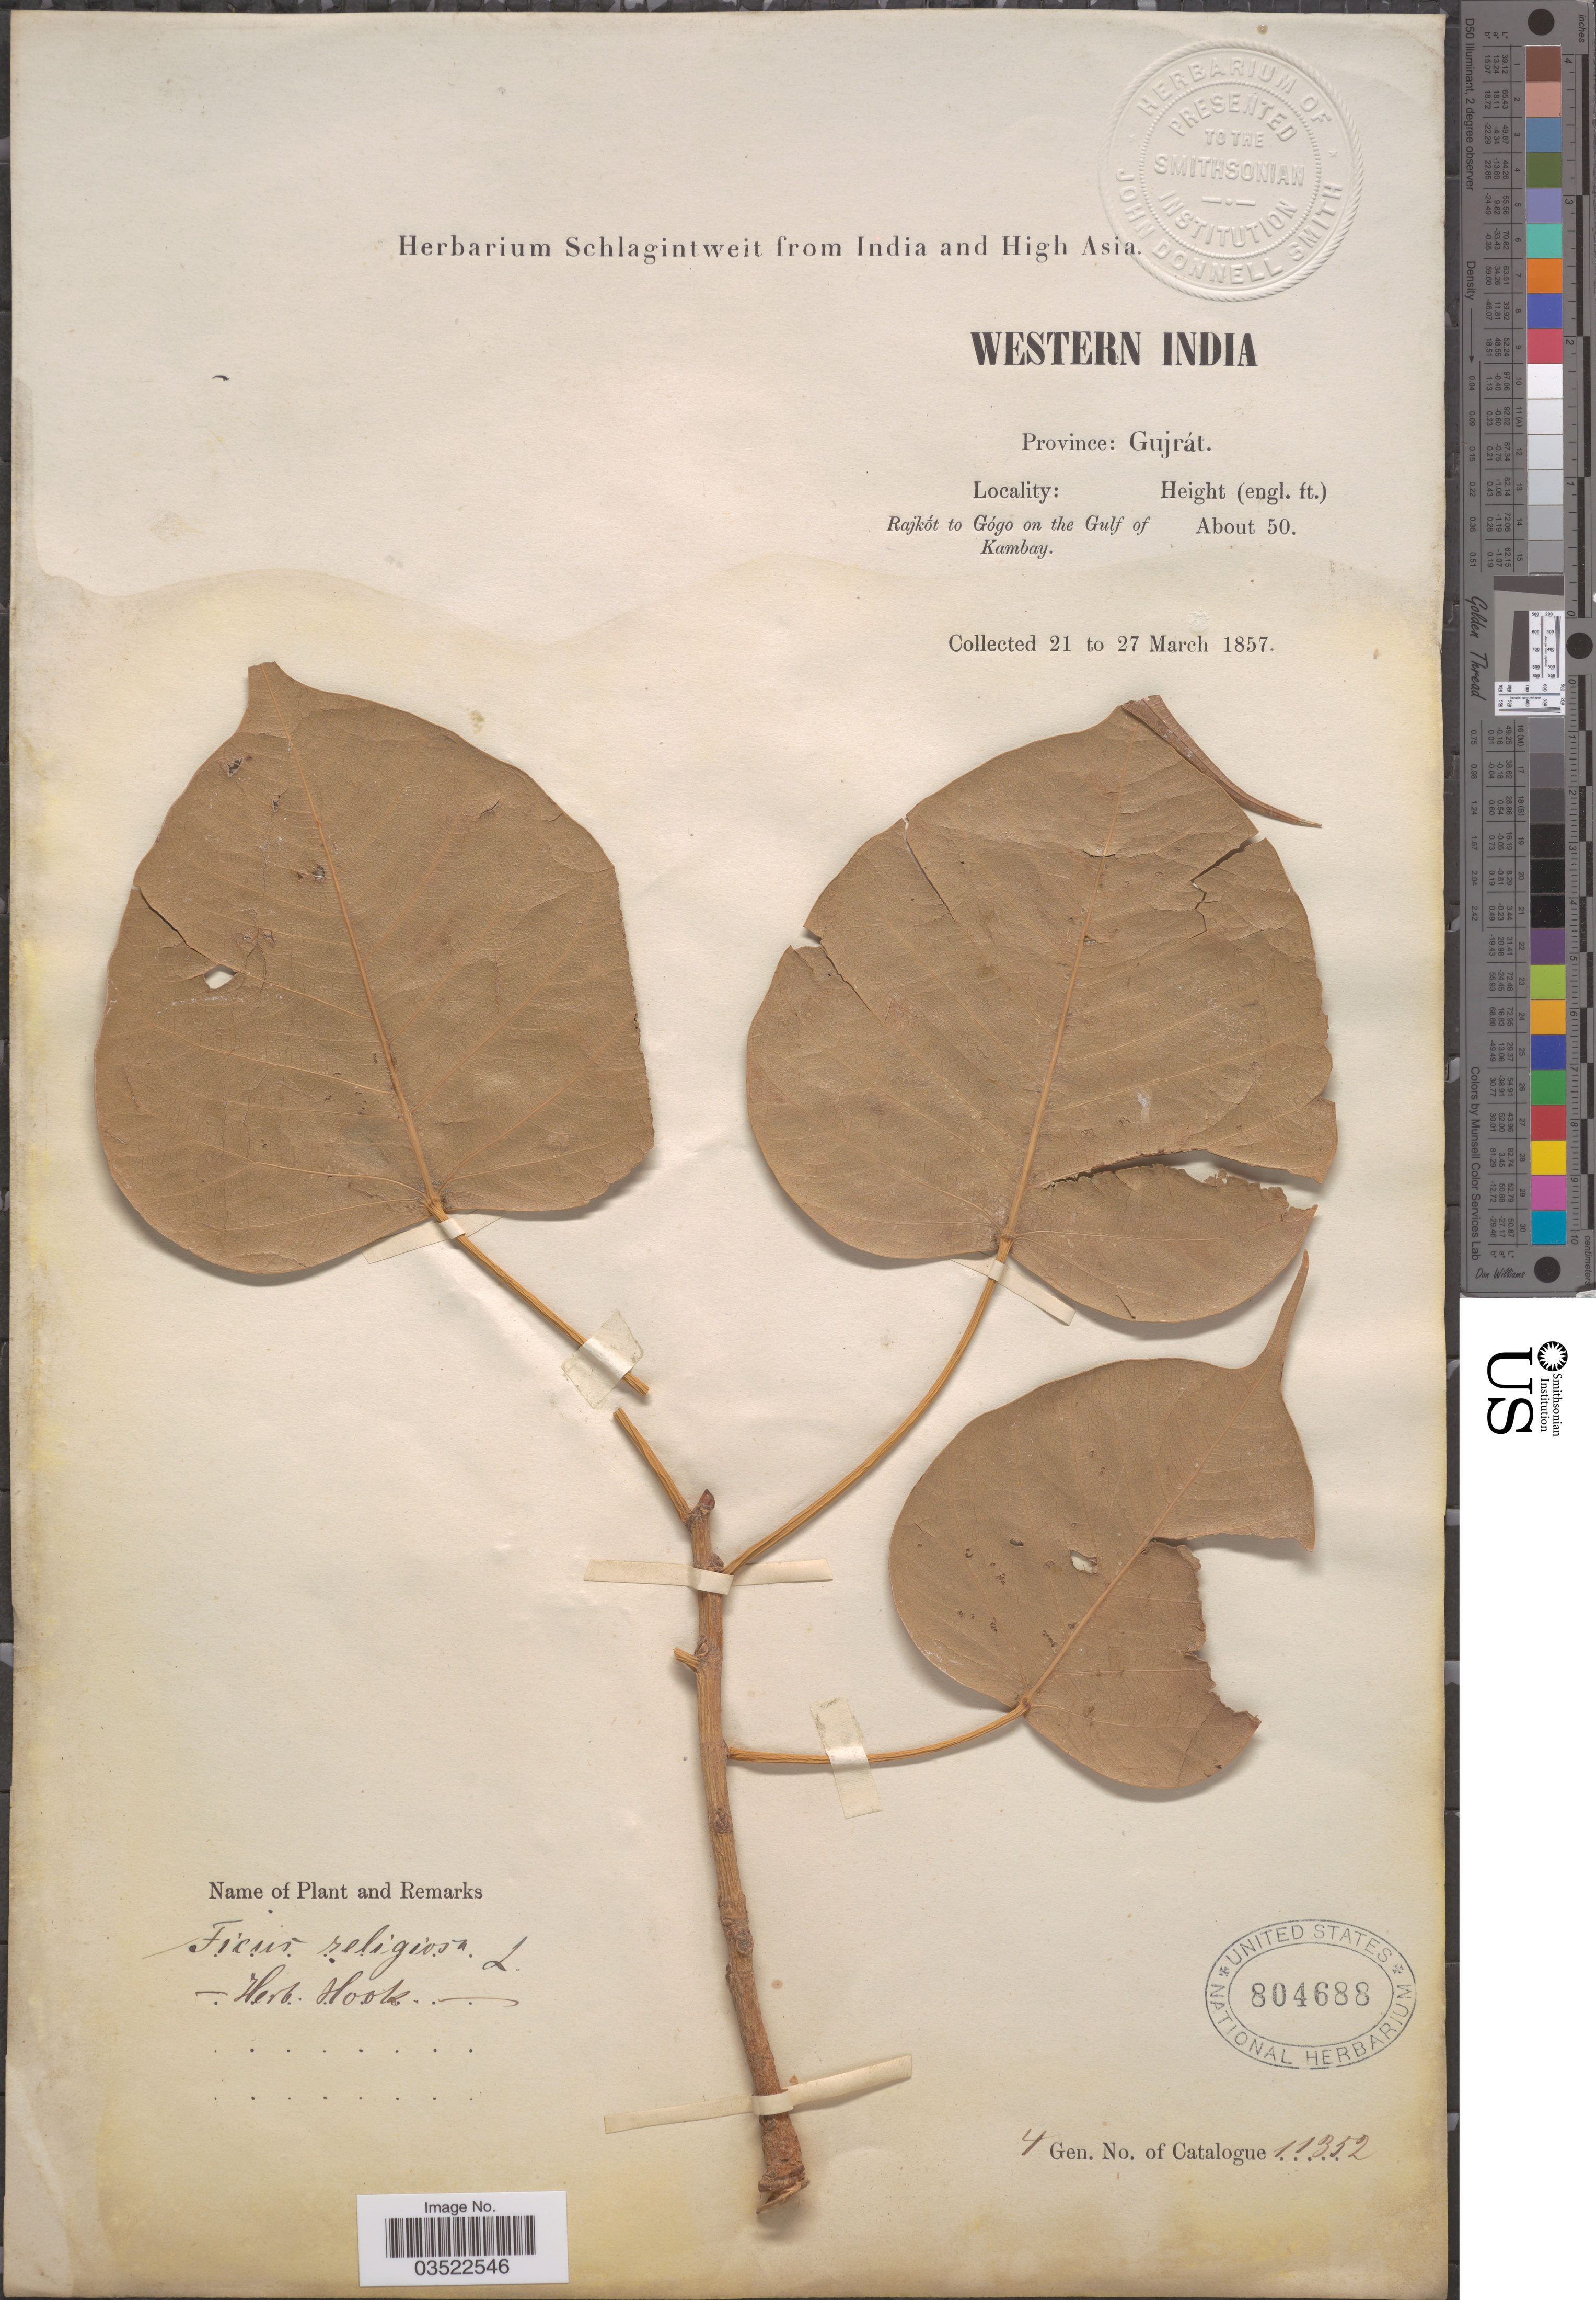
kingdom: Plantae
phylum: Tracheophyta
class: Magnoliopsida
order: Rosales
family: Moraceae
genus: Ficus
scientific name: Ficus religiosa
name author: L.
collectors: ex herb. Schlagintweit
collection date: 1857-03-21/1857-03-27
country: India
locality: Western India. Province: Gujrát. Rajkót to Gógo on the Gulf of Kambay.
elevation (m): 15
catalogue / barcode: US 804688